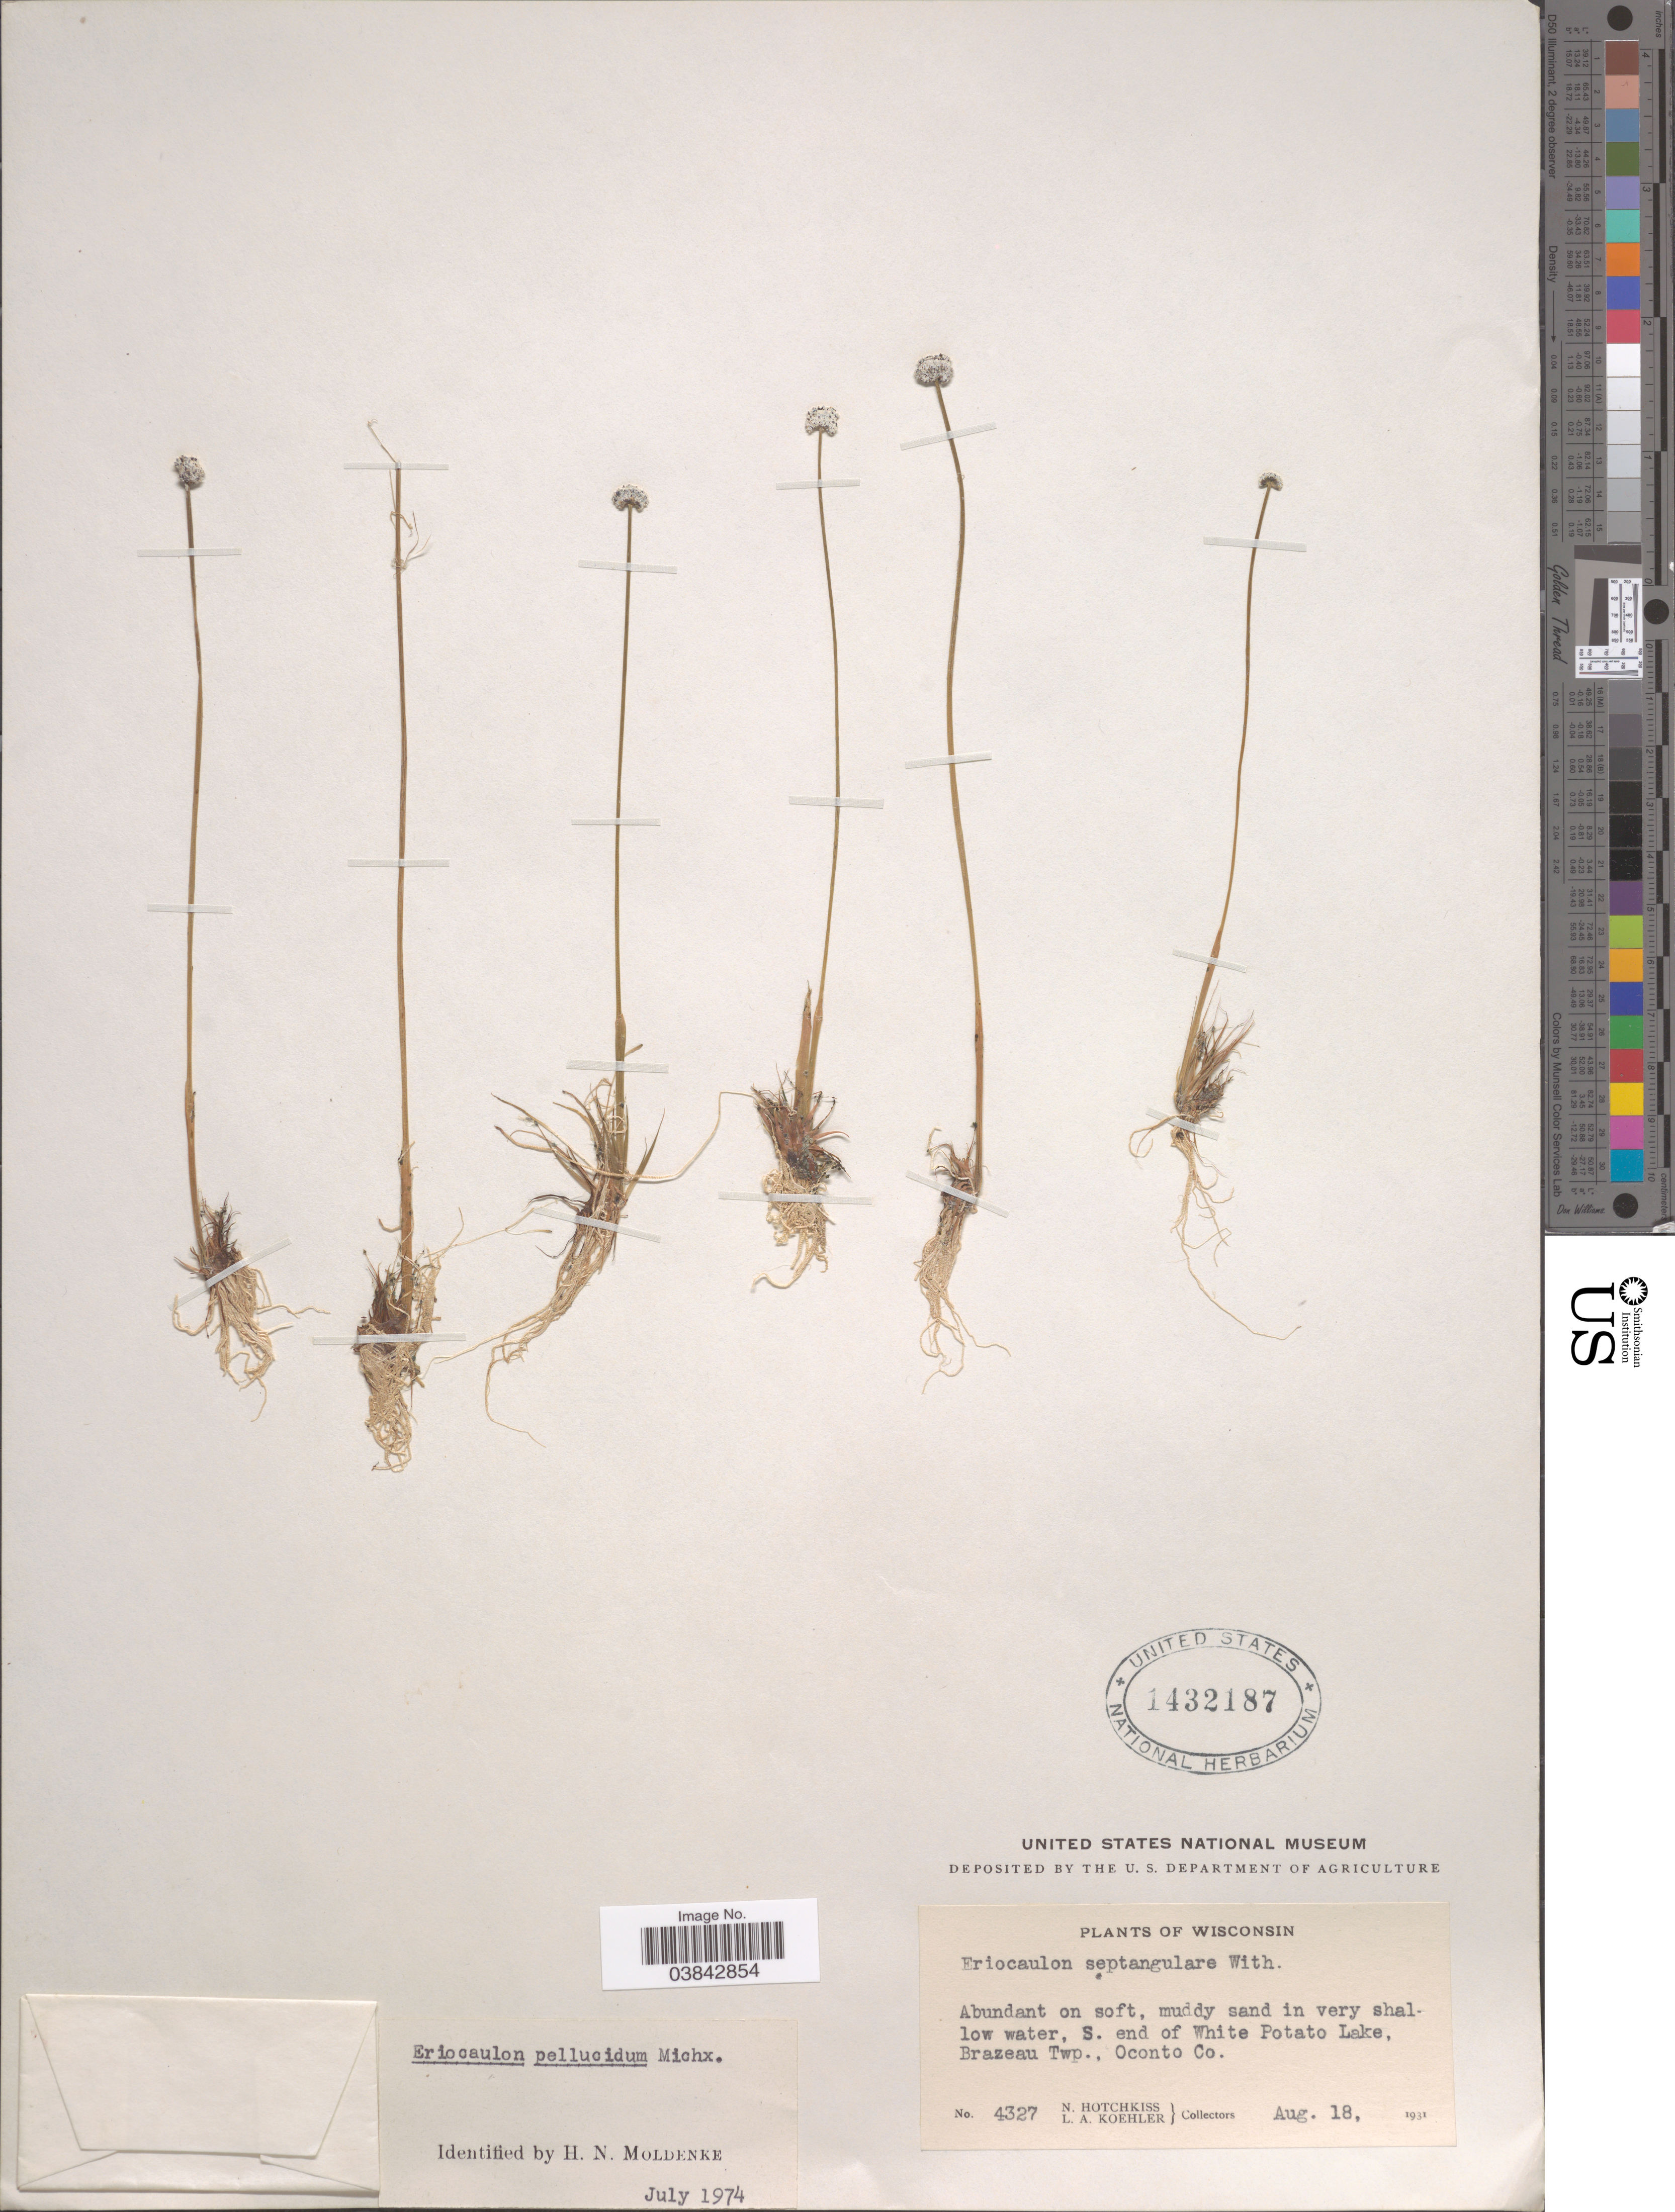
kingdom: Plantae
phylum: Tracheophyta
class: Liliopsida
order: Poales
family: Eriocaulaceae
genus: Eriocaulon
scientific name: Eriocaulon aquaticum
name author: (Hill) Druce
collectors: N. Hotchkiss & L. Koehler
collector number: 4327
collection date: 1931-08-18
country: United States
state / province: Wisconsin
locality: S. end of White Potato Lake, Brazeau Twp., Oconto Co.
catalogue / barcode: US 1432187